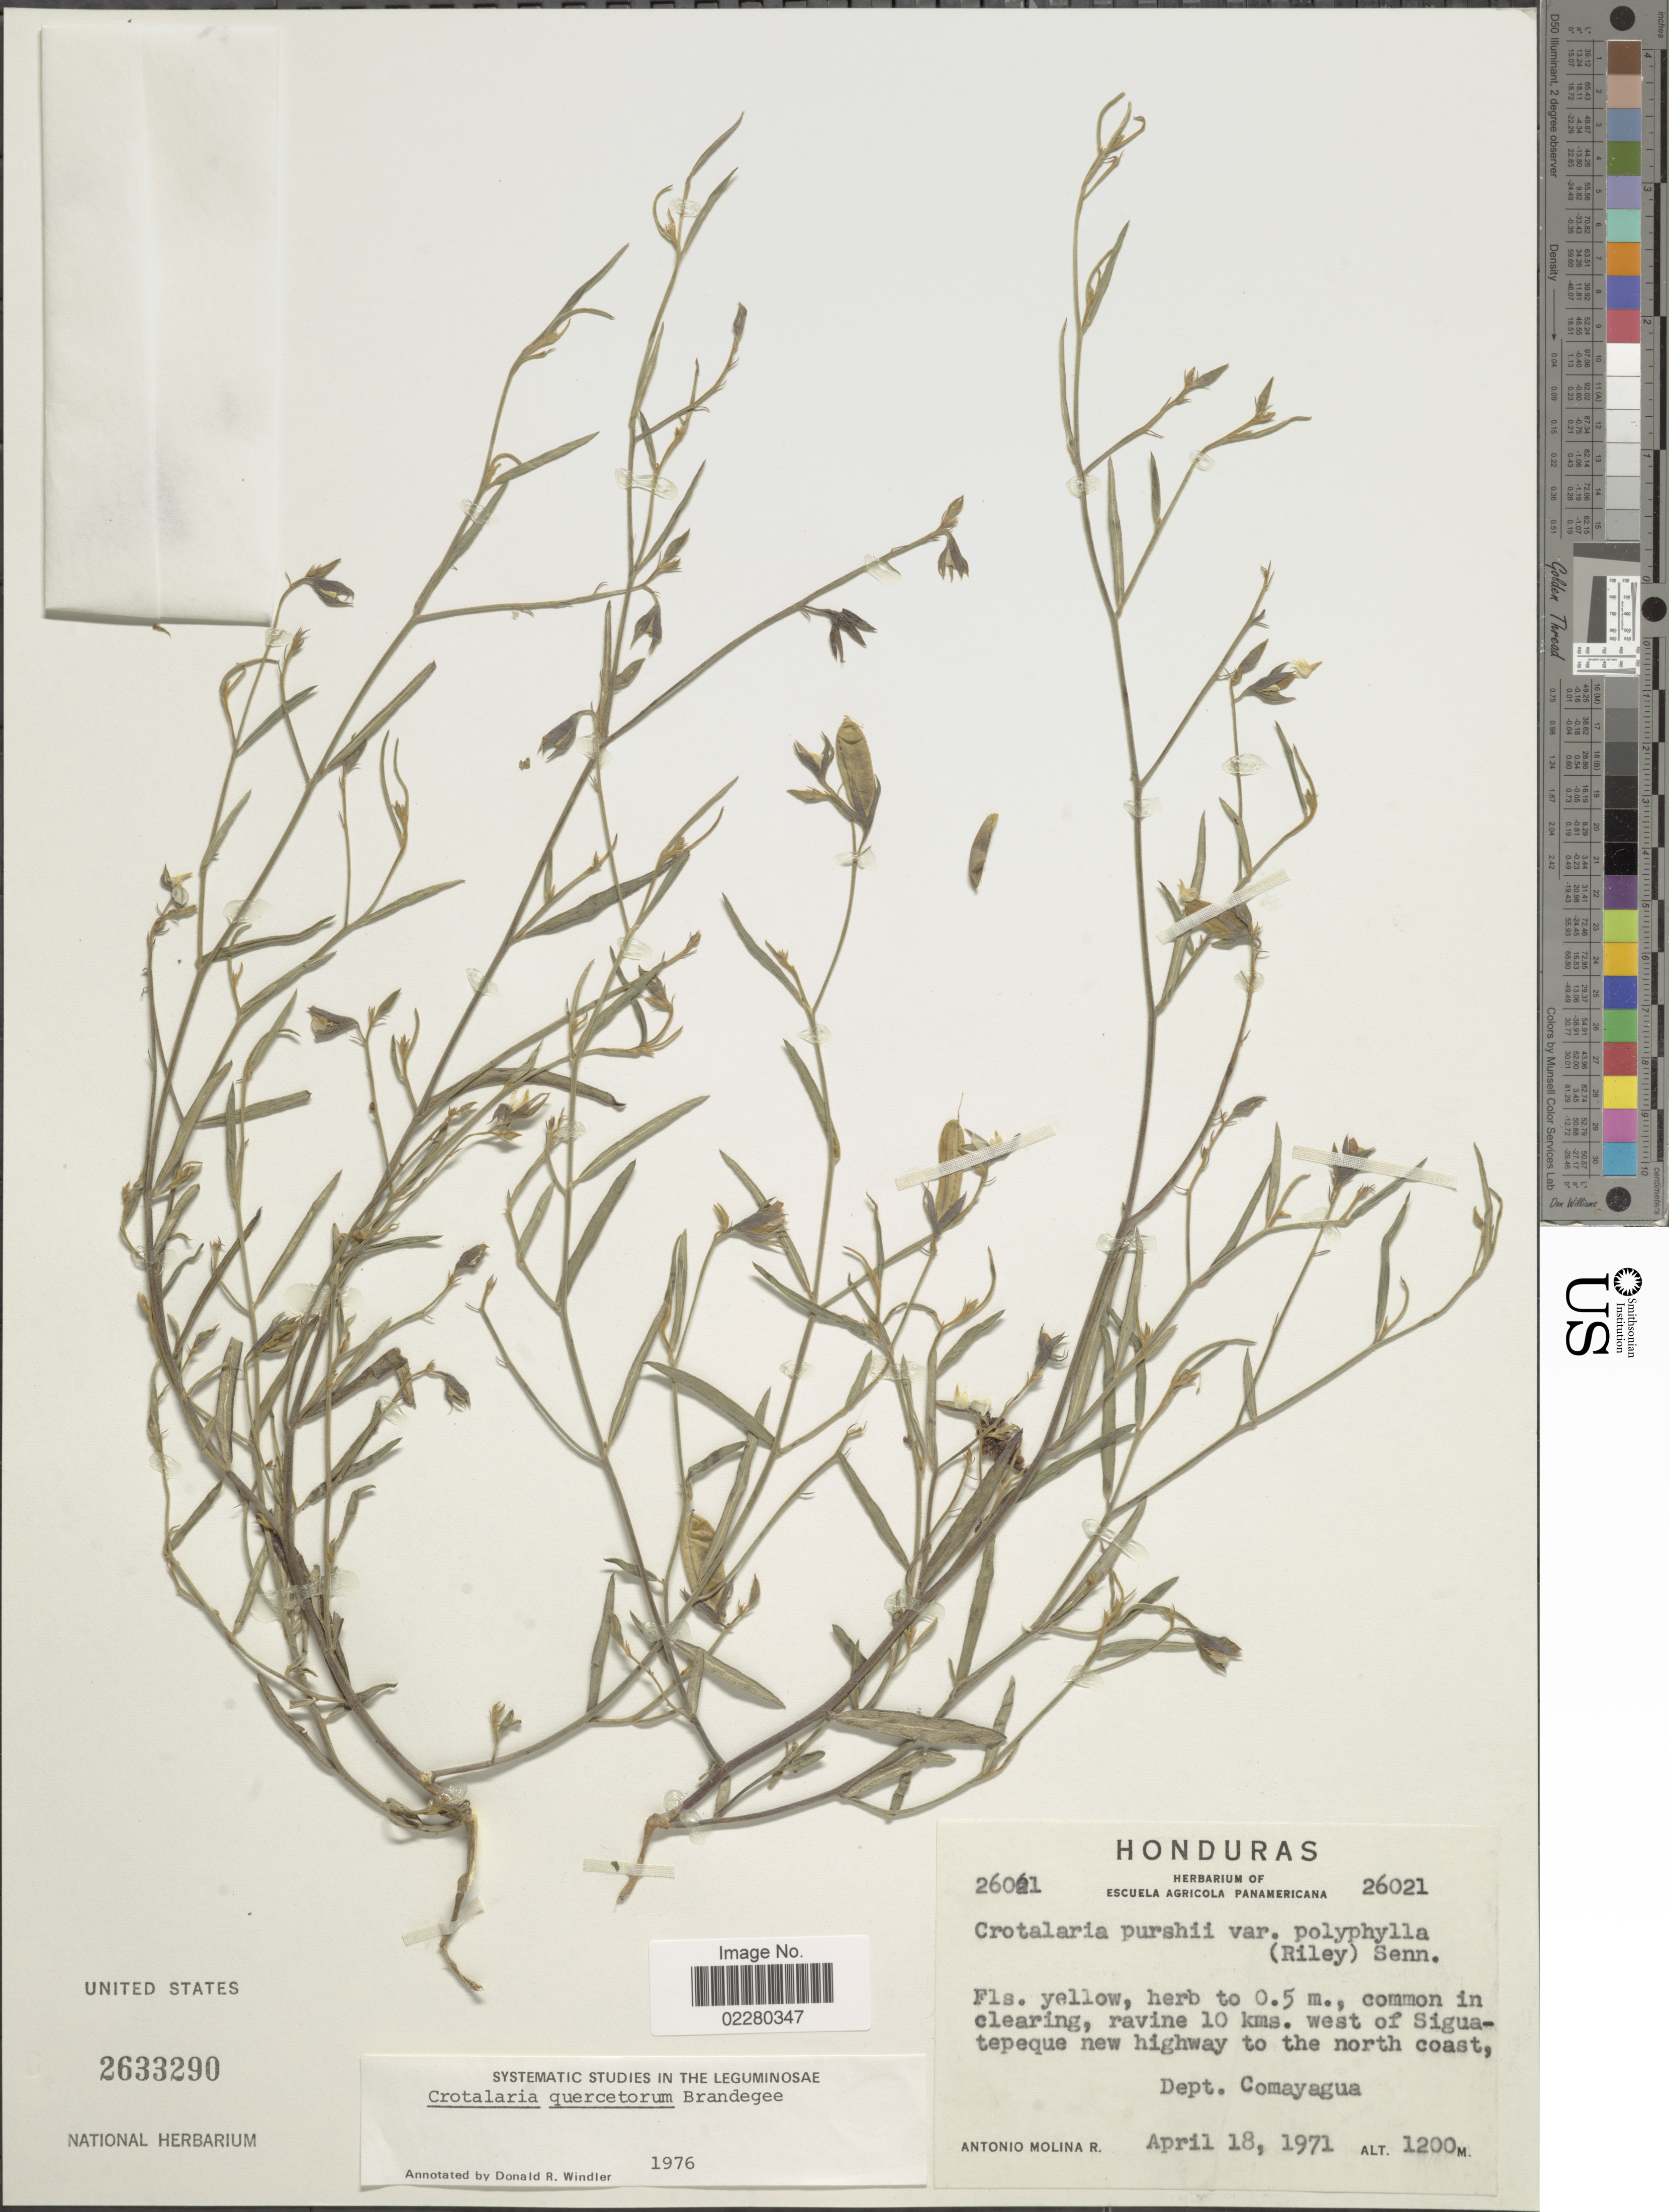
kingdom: Plantae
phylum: Tracheophyta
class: Magnoliopsida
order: Fabales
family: Fabaceae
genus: Crotalaria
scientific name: Crotalaria quercetorum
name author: Brandegee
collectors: A. Molina R.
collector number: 26021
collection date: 1971-04-18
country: Honduras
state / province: Comayagua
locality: Common in clearing, ravine 10 kms. west of Siguatepeque new highway to the north coast, Dept. Comayagua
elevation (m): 1200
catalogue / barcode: US 2633290